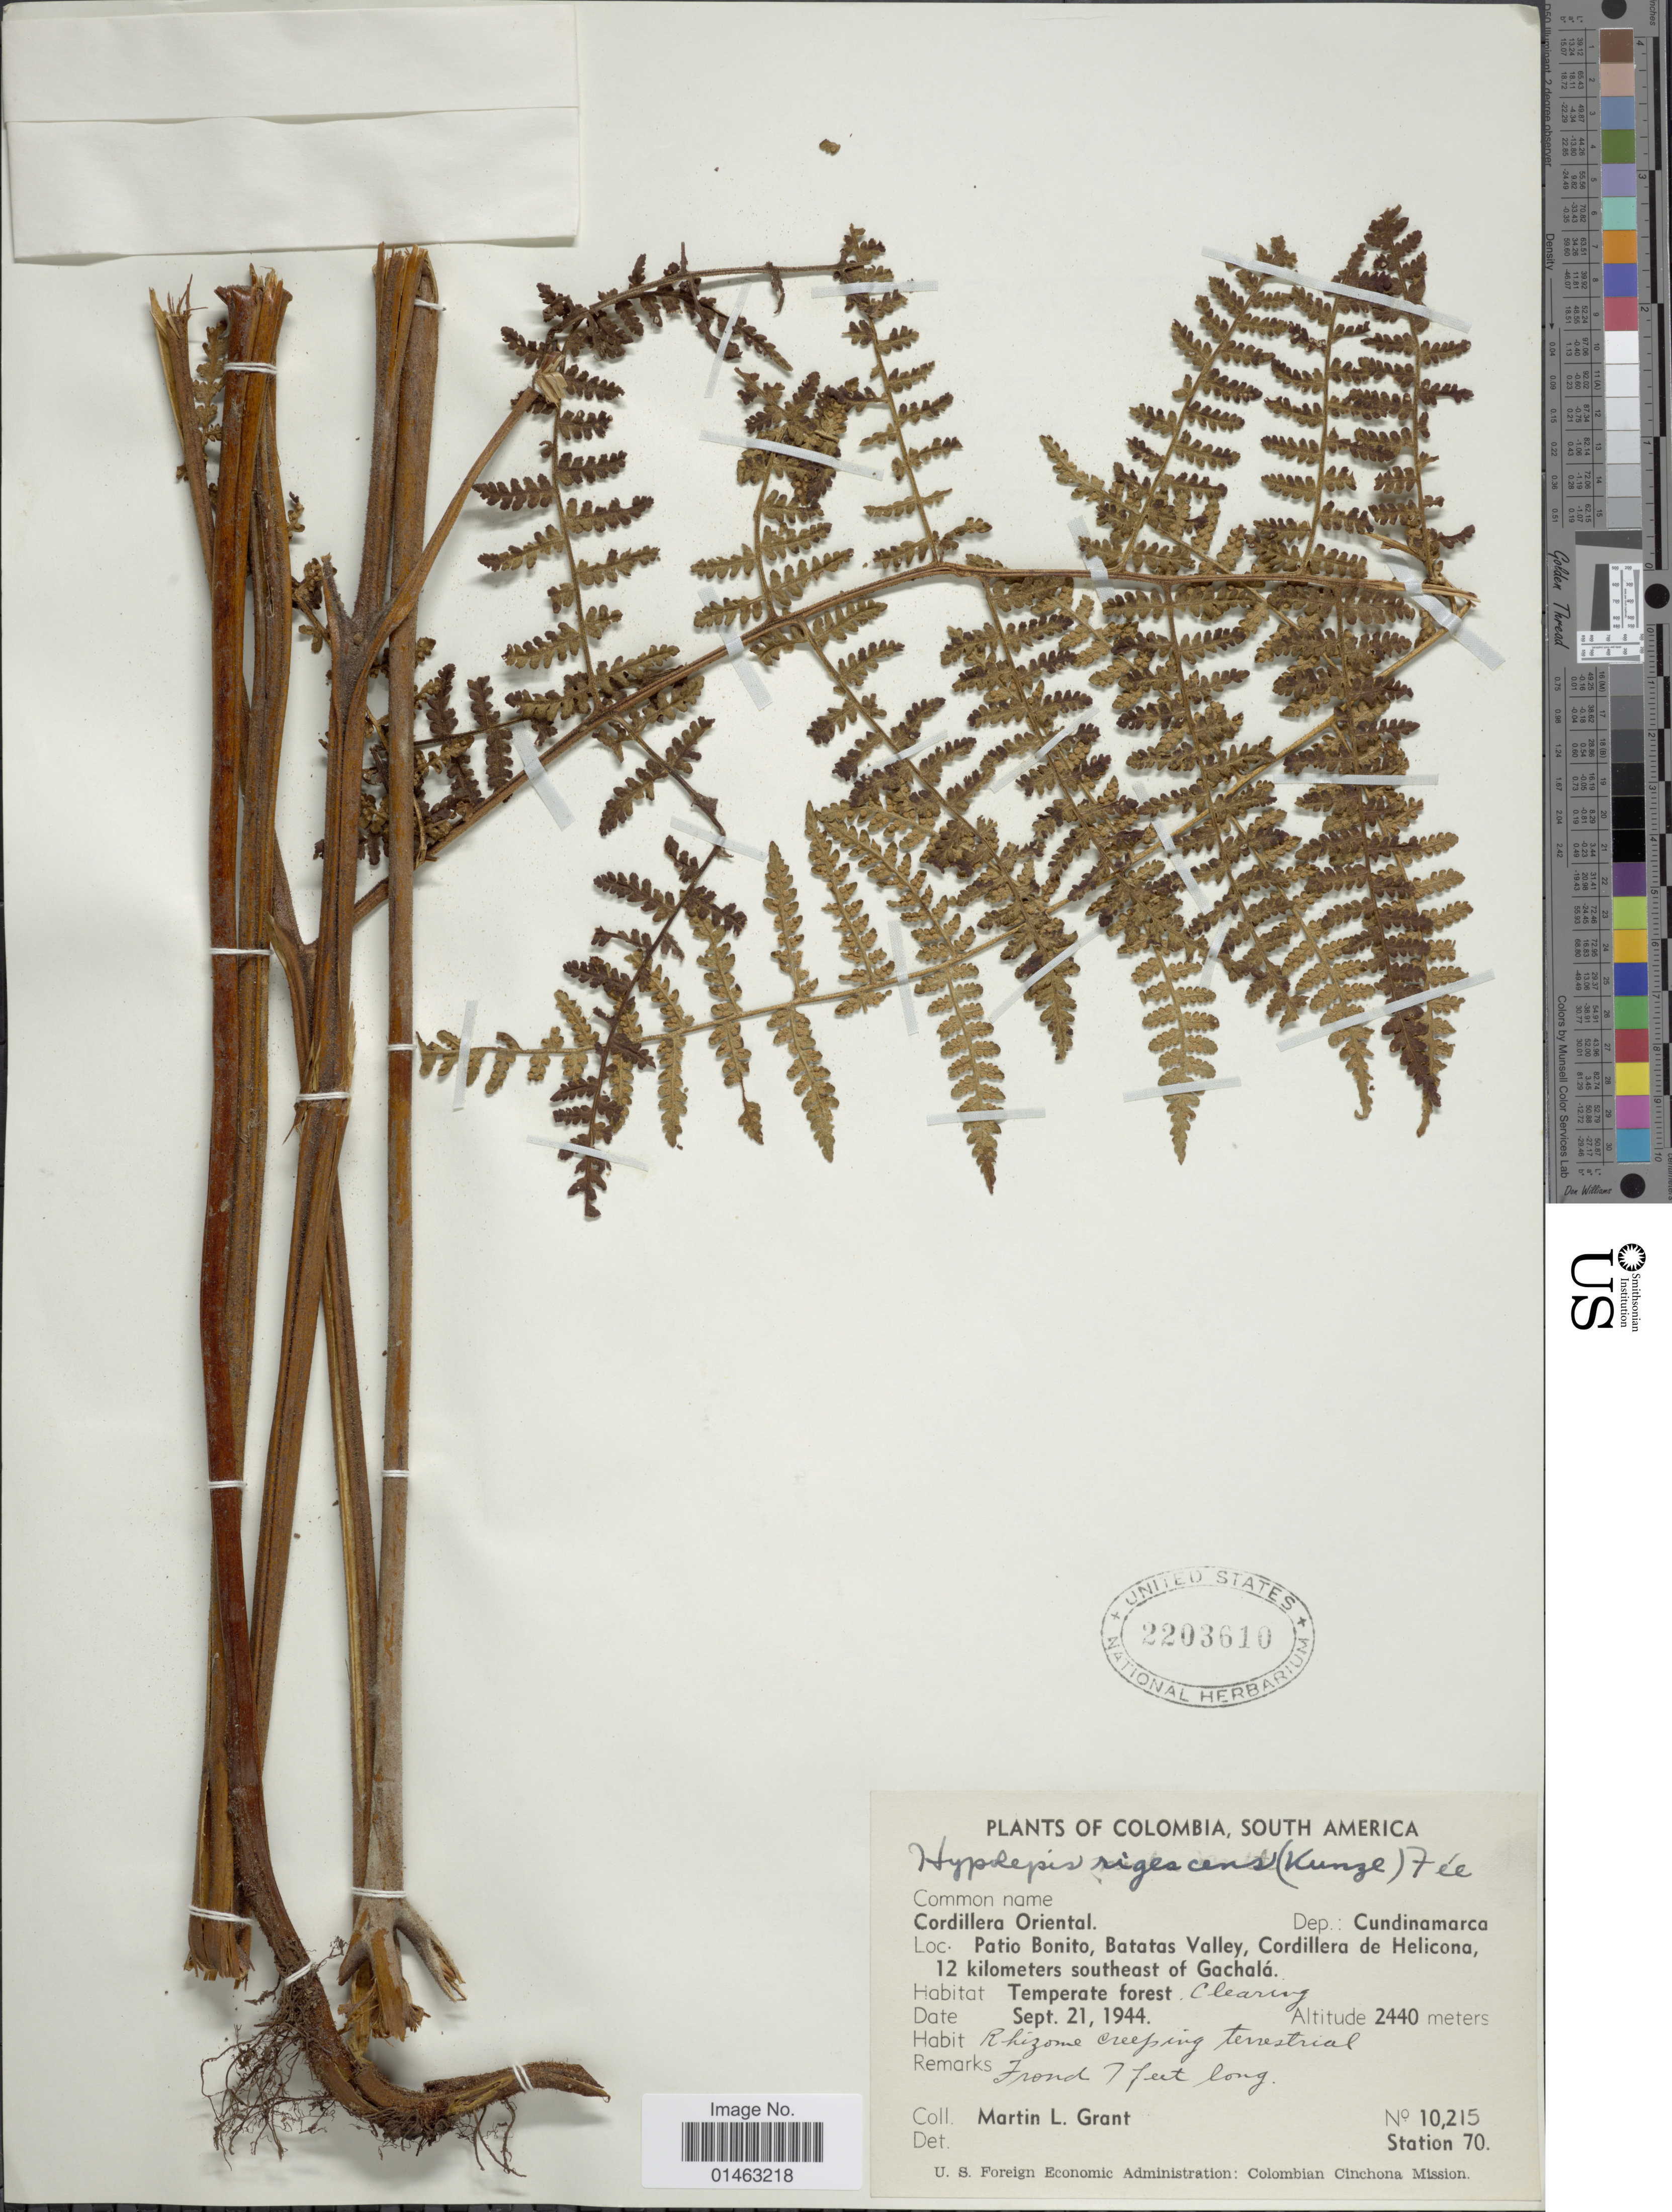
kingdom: Plantae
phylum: Tracheophyta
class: Polypodiopsida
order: Polypodiales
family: Dennstaedtiaceae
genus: Hypolepis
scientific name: Hypolepis viscosa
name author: H. Karst.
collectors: M. L. Grant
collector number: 10215 Station 70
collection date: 1944-09-21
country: Colombia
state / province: Cundinamarca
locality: Cordillera Oriental. Patio Bonito, Batatas Valley, Cordillera de Helicona, 12 kilometers southeast of Gachalá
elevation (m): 2440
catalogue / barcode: US 2203610